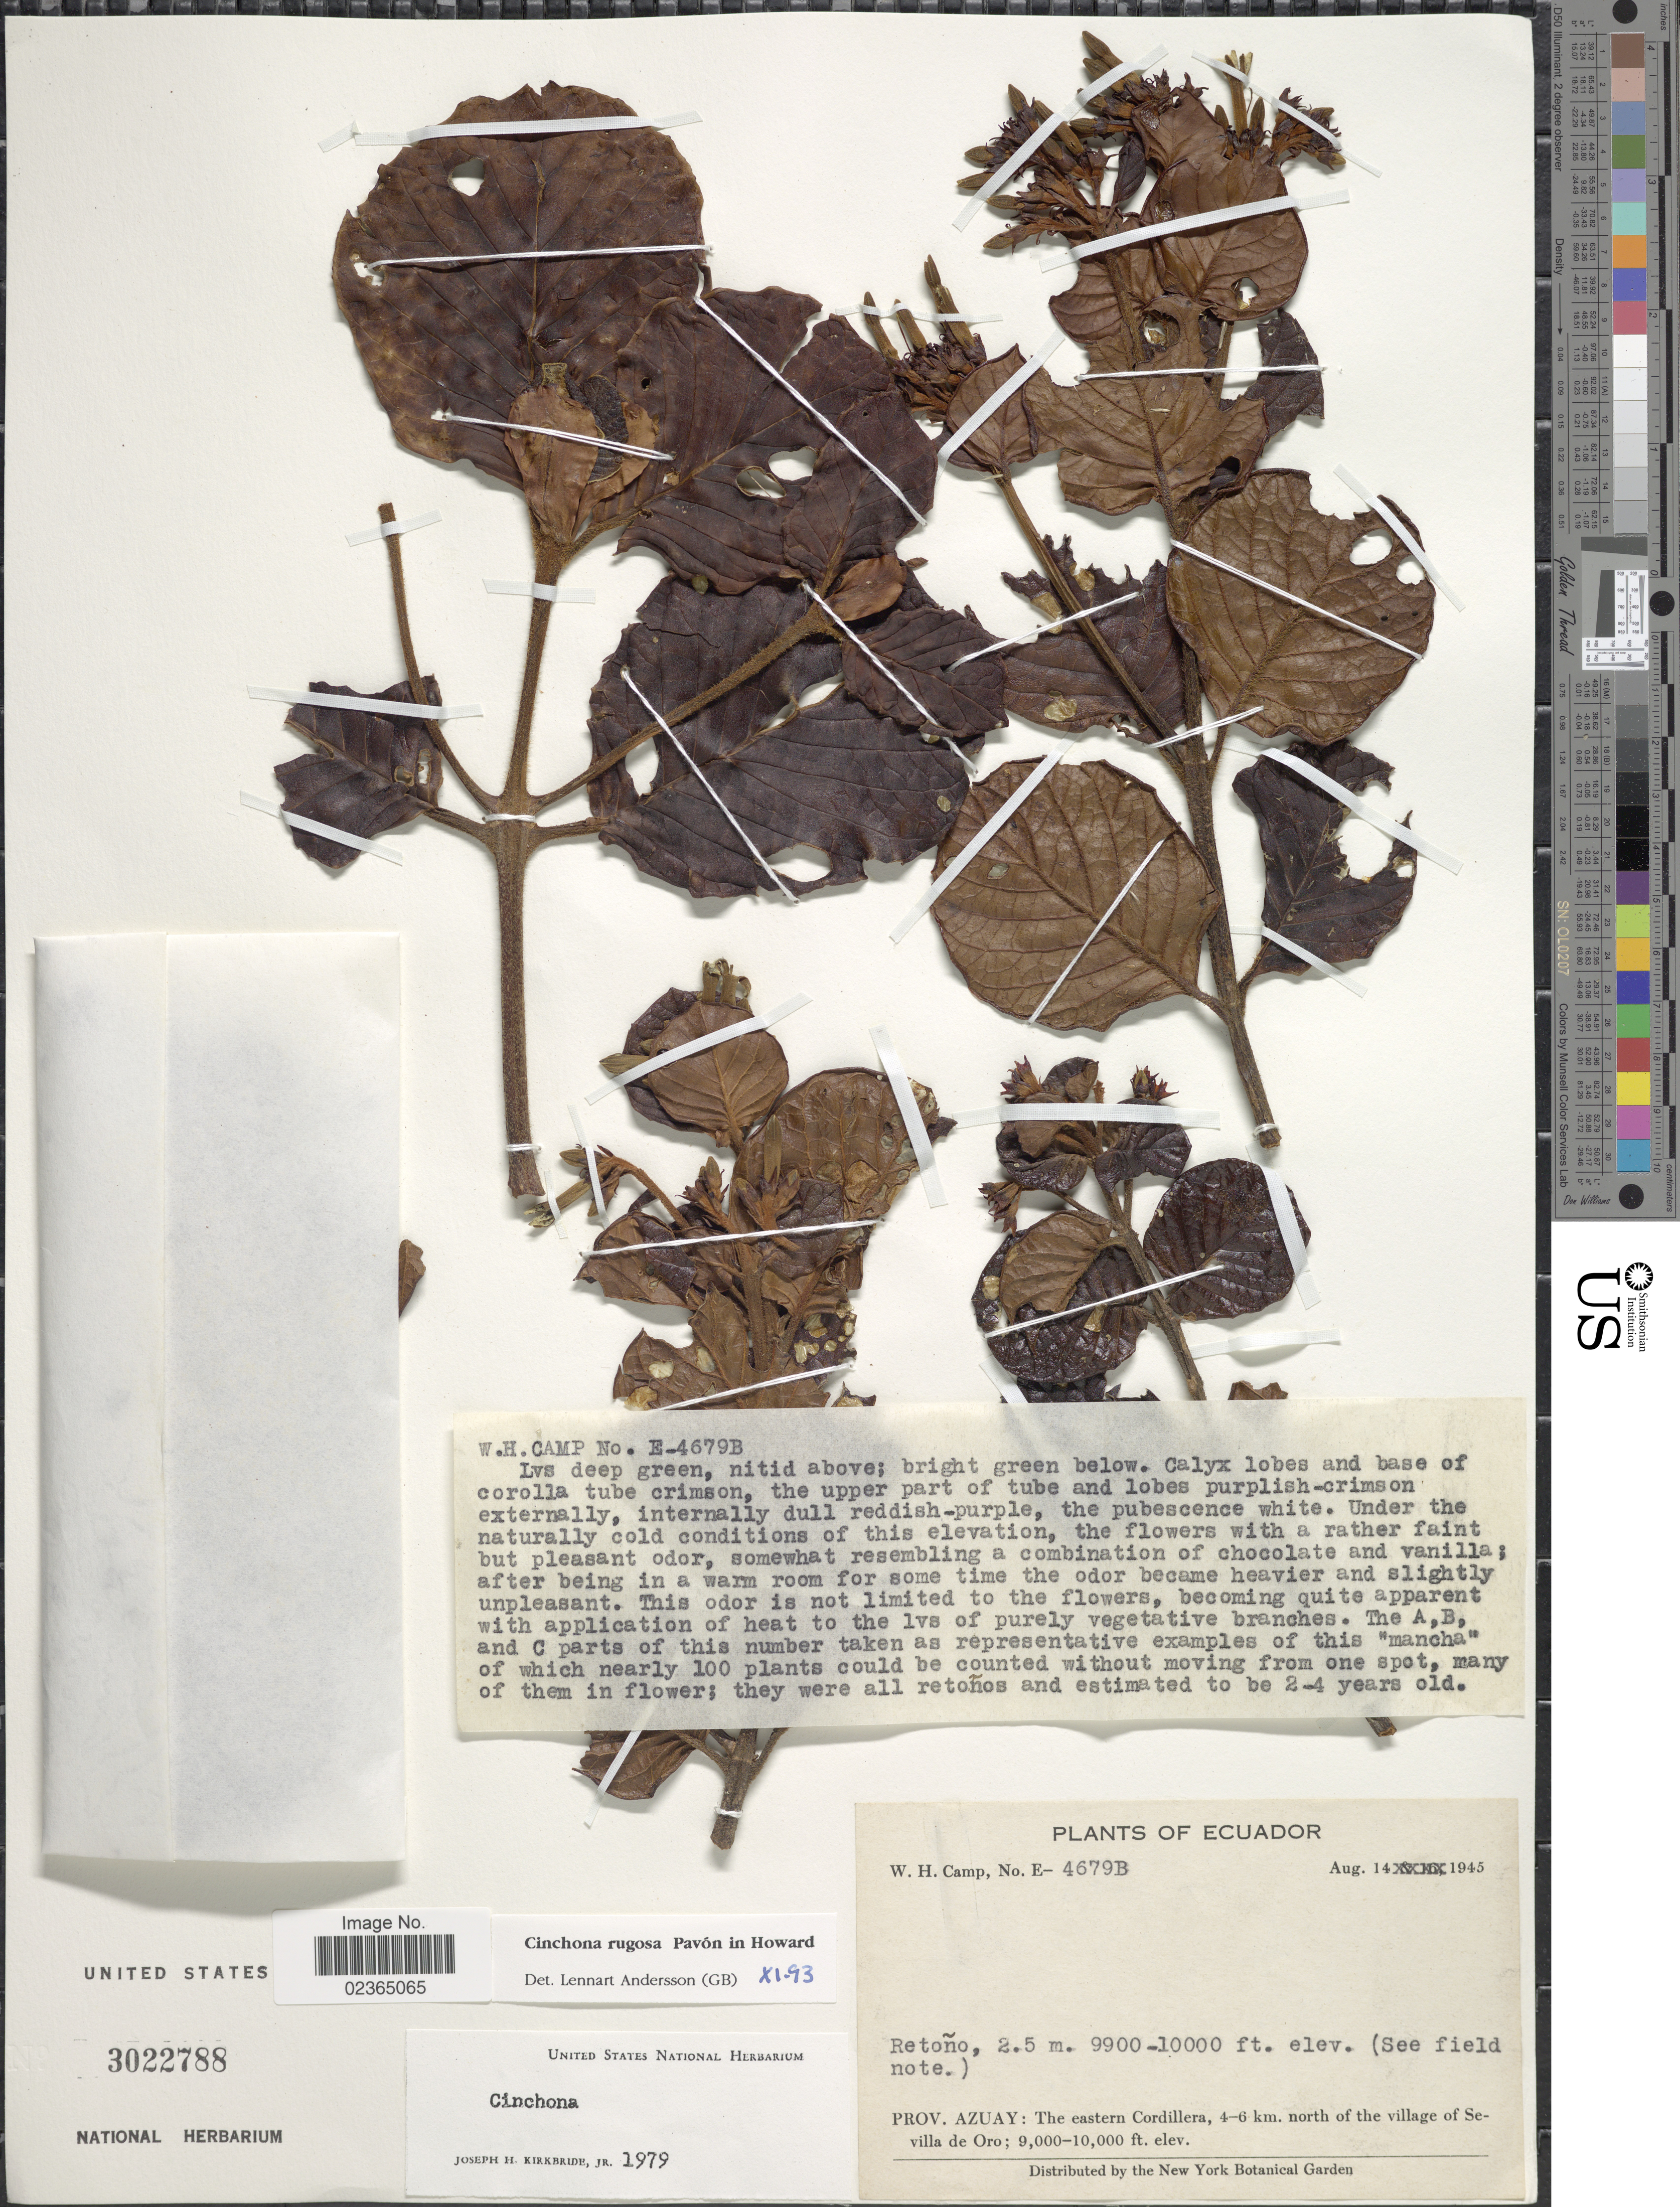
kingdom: Plantae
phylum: Tracheophyta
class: Magnoliopsida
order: Gentianales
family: Rubiaceae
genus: Cinchona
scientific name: Cinchona rugosa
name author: Pav.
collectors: W. H. Camp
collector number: E-4679B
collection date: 1945-08-14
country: Ecuador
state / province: Azuay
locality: The eastern Cordillera, 4-6 km. north of the village of Sevilla de Oro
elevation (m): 3018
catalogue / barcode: US 3022788